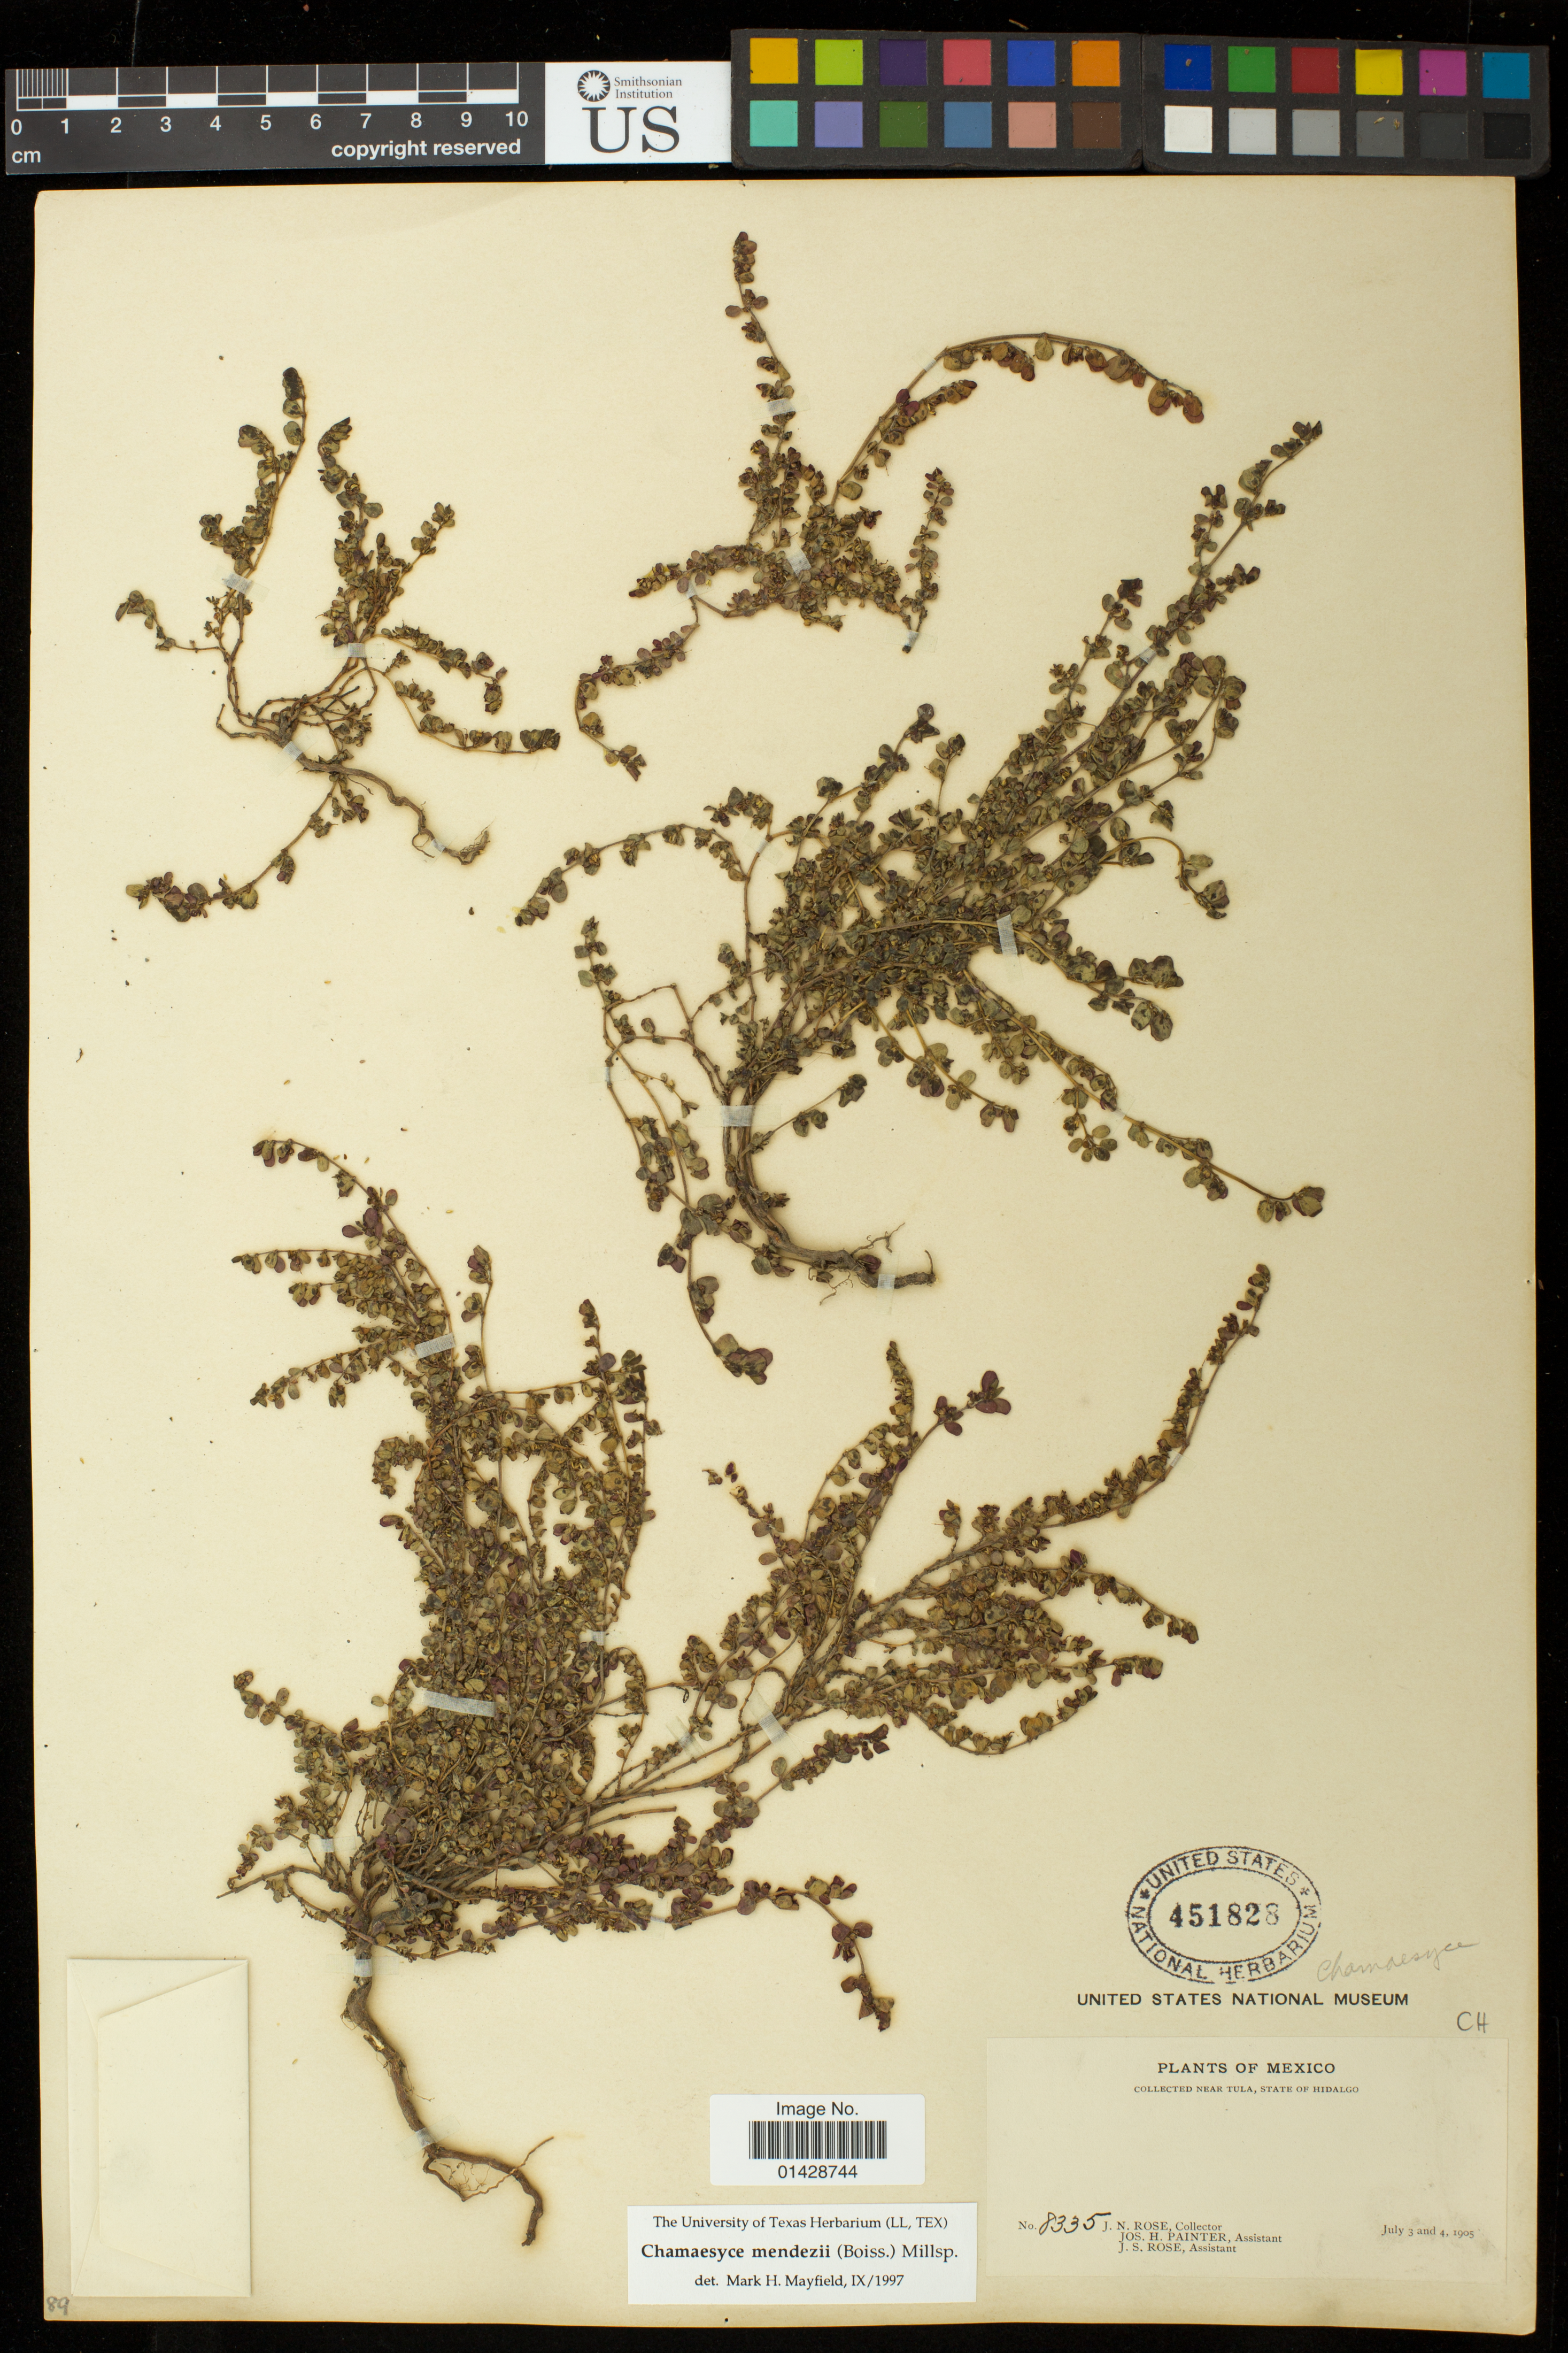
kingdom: Plantae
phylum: Tracheophyta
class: Magnoliopsida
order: Malpighiales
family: Euphorbiaceae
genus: Euphorbia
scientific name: Euphorbia mendezii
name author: Boiss.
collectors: J. N. Rose, J. H. Painter & J. S. Rose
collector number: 8335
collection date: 1905-07-03,1905-07-04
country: Mexico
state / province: Hidalgo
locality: Near Tula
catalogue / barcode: US 451828